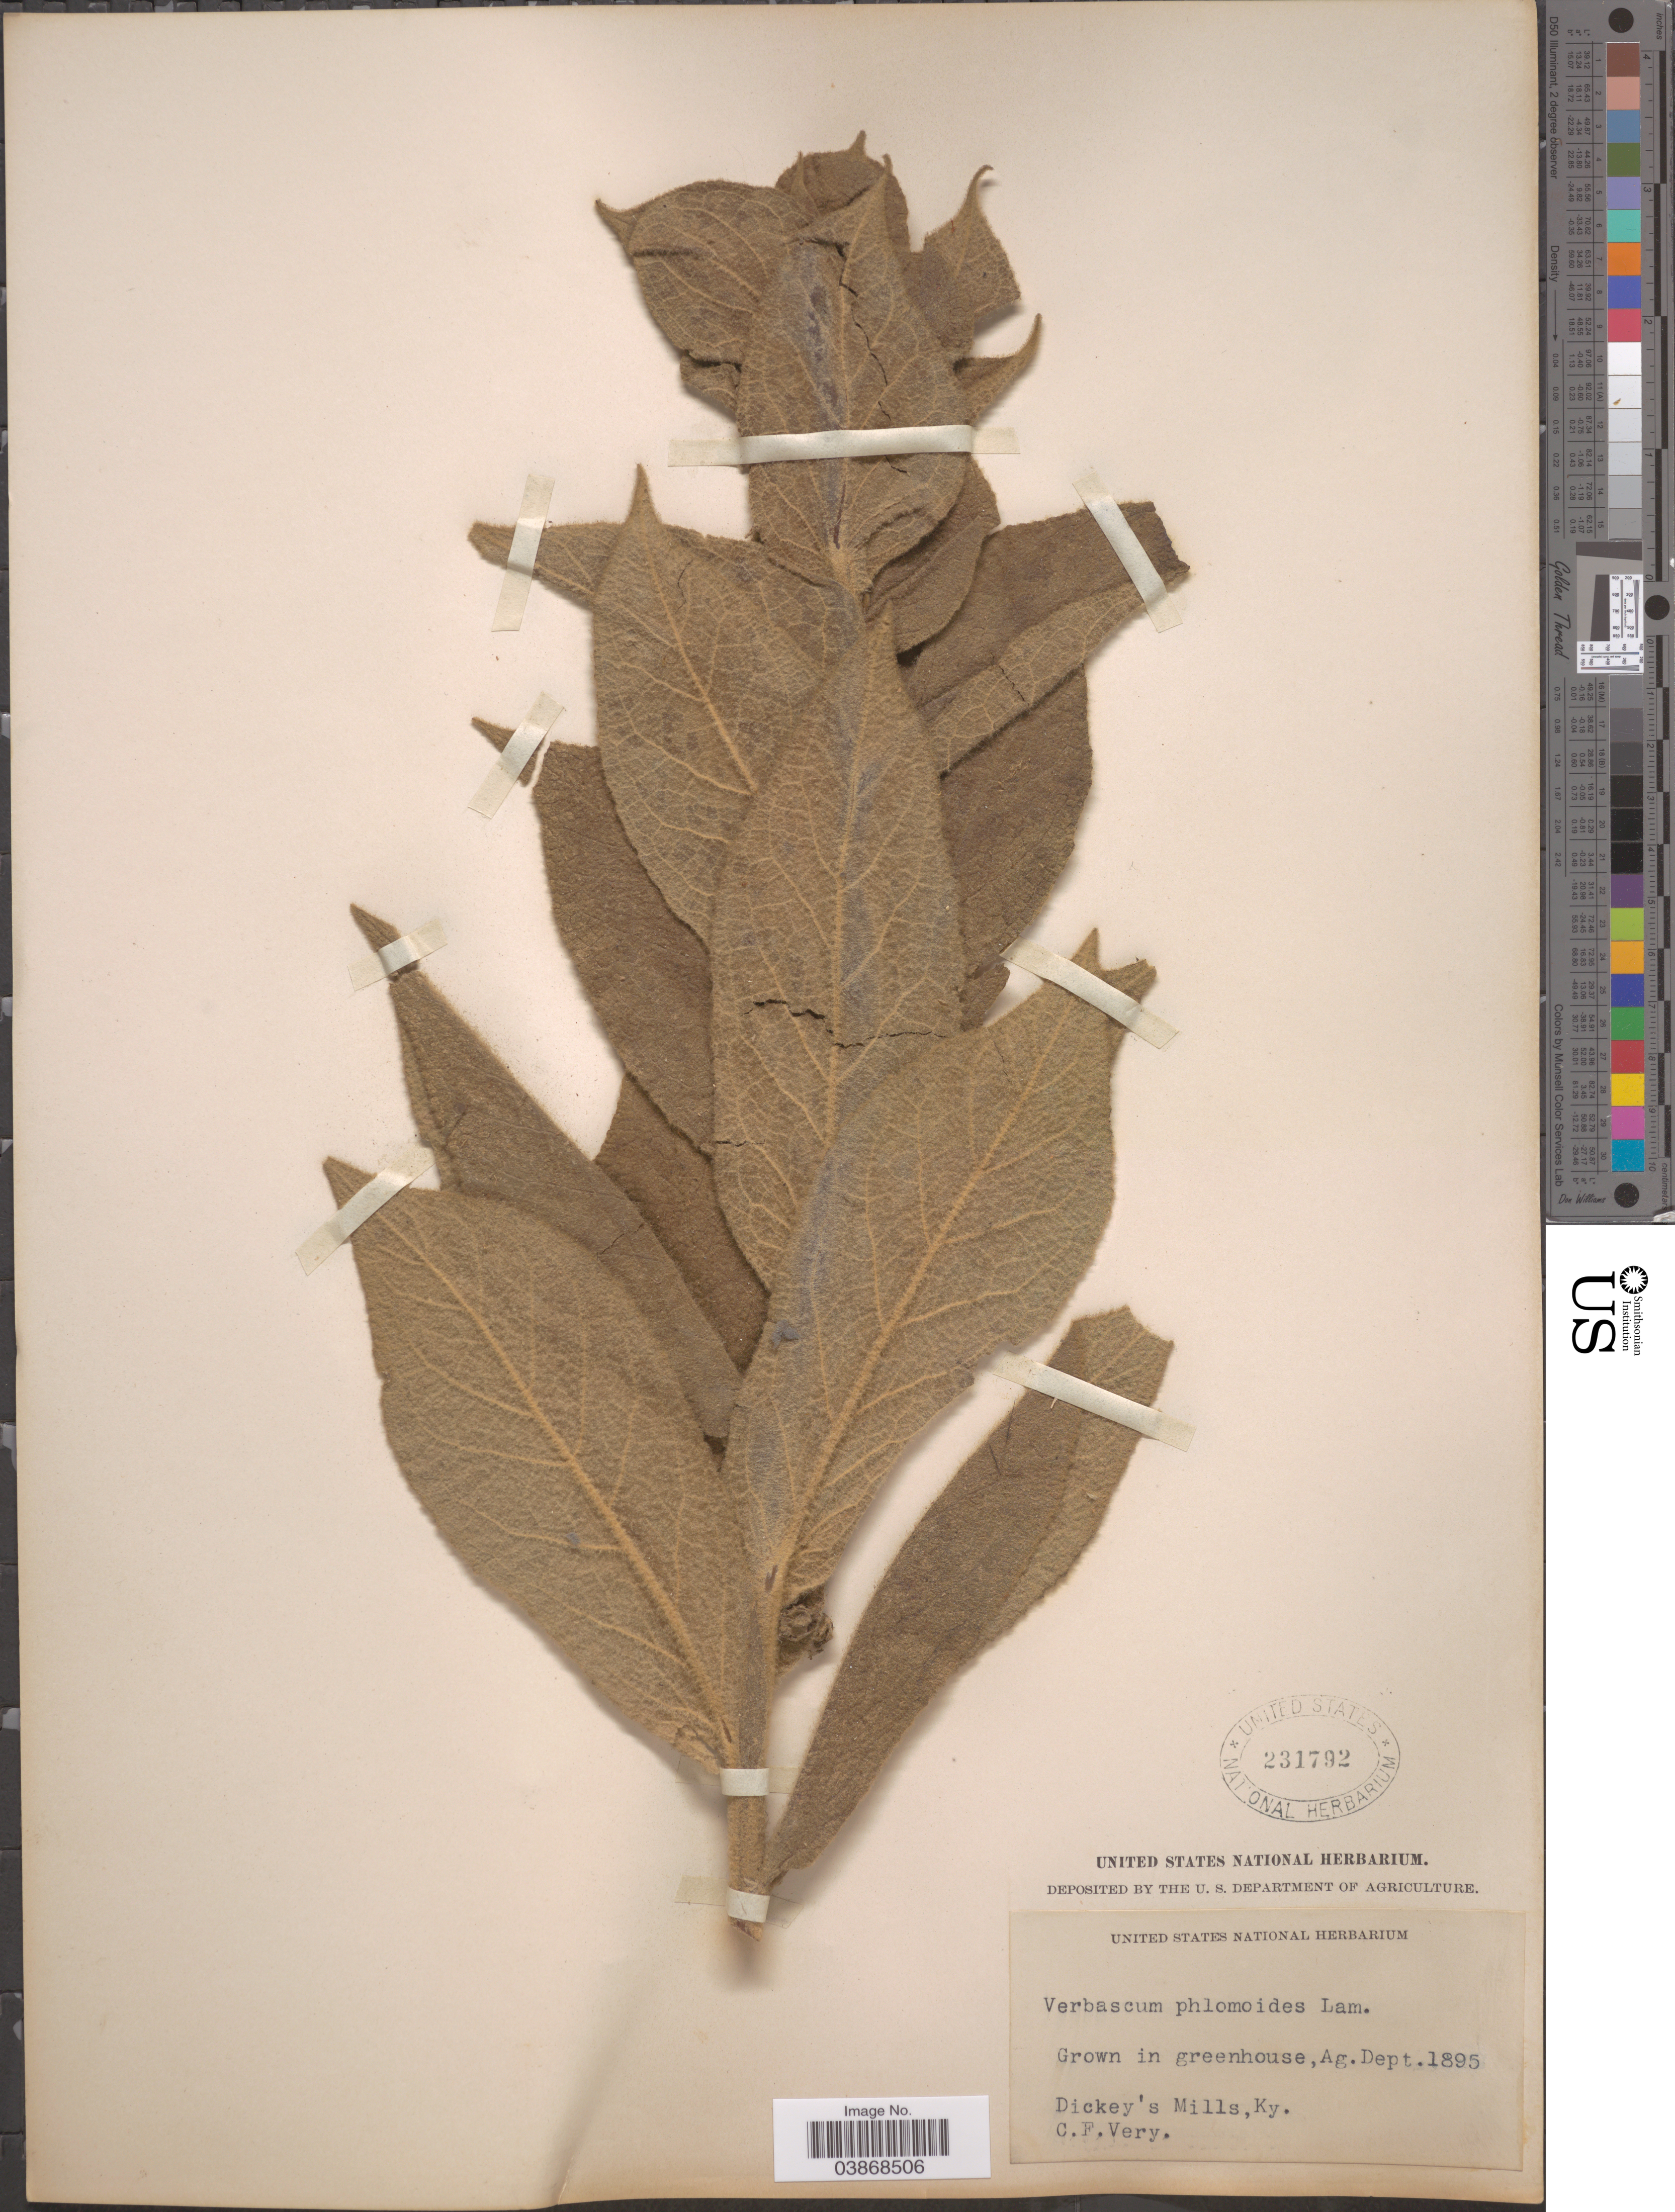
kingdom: Plantae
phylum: Tracheophyta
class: Magnoliopsida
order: Lamiales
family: Scrophulariaceae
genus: Verbascum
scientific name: Verbascum phlomoides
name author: L.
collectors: C. Very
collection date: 1895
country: United States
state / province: Kentucky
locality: In greenhouse, Ag. Dept. Dickey's Mills.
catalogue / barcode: US 231792